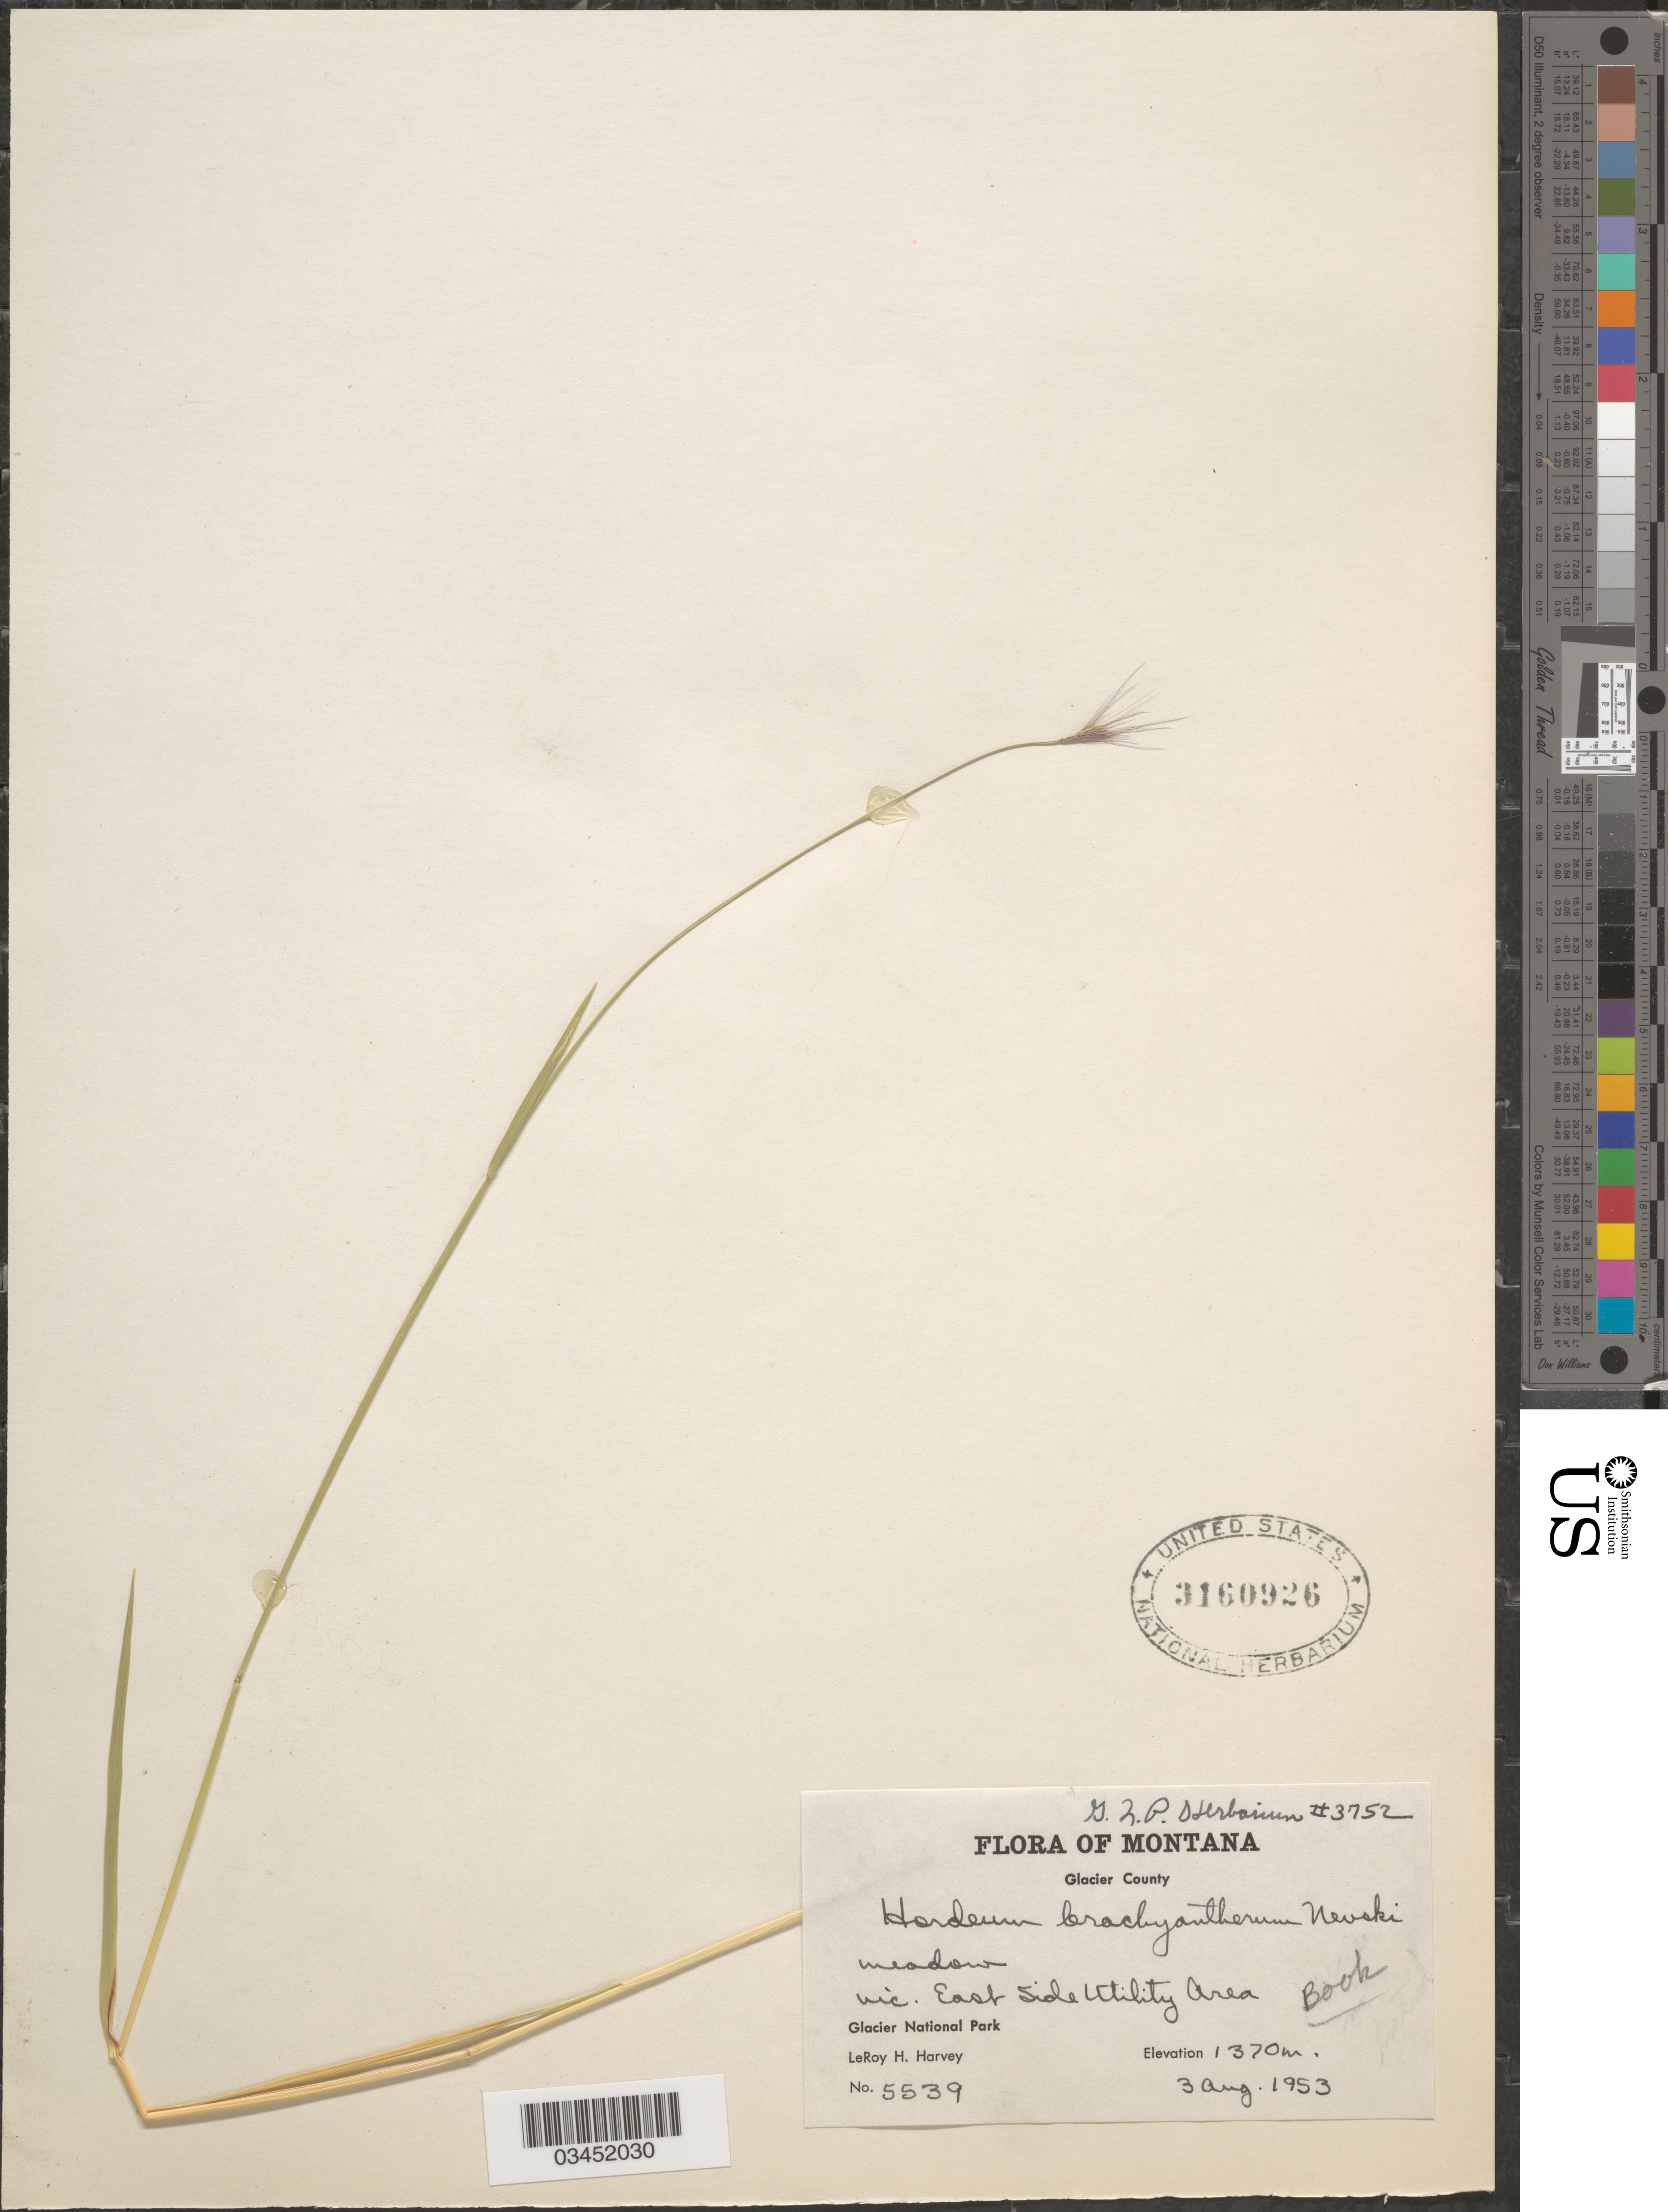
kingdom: Plantae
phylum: Tracheophyta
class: Liliopsida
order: Poales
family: Poaceae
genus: Hordeum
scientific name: Hordeum brachyantherum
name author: Nevski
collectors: L. H. Harvey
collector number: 5539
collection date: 1953-08-03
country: United States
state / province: Montana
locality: Glacier County. Vic. East Side Utility Area. Glacier National Park.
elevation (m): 1370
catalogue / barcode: US 3160926